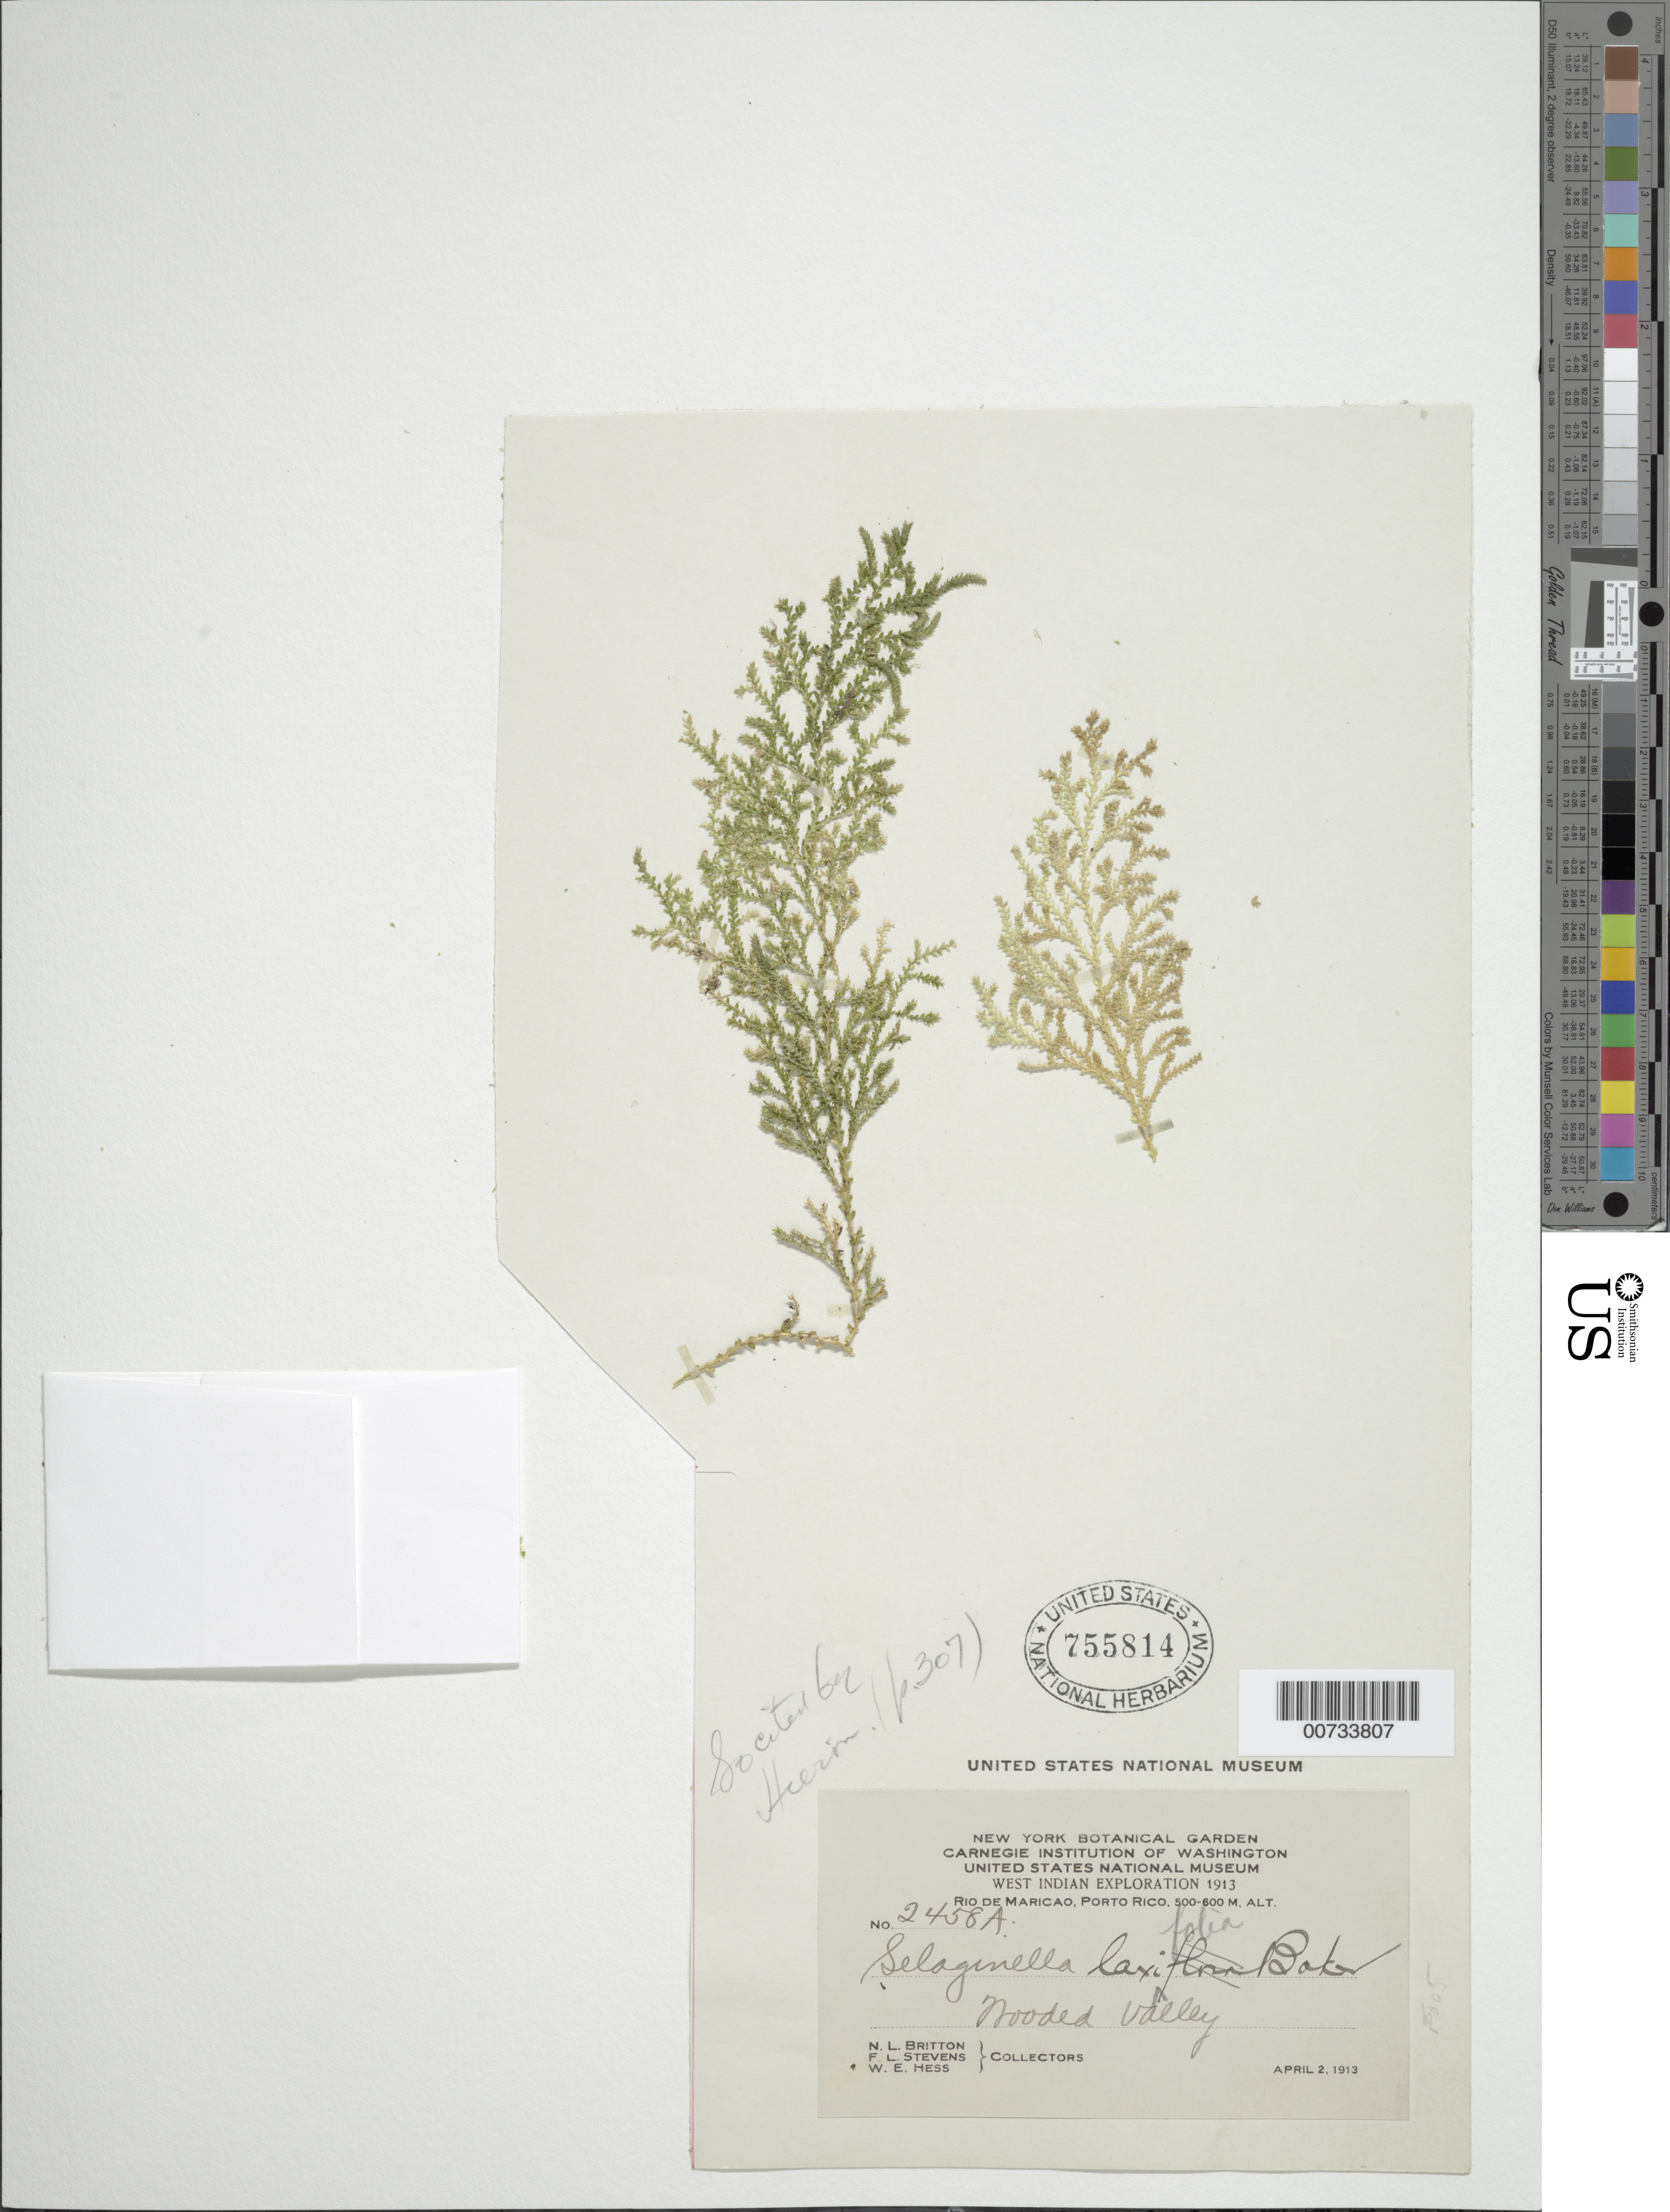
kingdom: Plantae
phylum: Tracheophyta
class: Lycopodiopsida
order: Selaginellales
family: Selaginellaceae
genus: Selaginella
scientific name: Selaginella laxifolia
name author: Baker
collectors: N. Britton, F. L. Stevens & W. Hess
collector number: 2458a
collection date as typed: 02 Apr 1913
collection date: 1913-04-02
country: Puerto Rico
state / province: Maricao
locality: Río Maricao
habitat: Wooded valley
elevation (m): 500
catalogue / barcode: US 755814